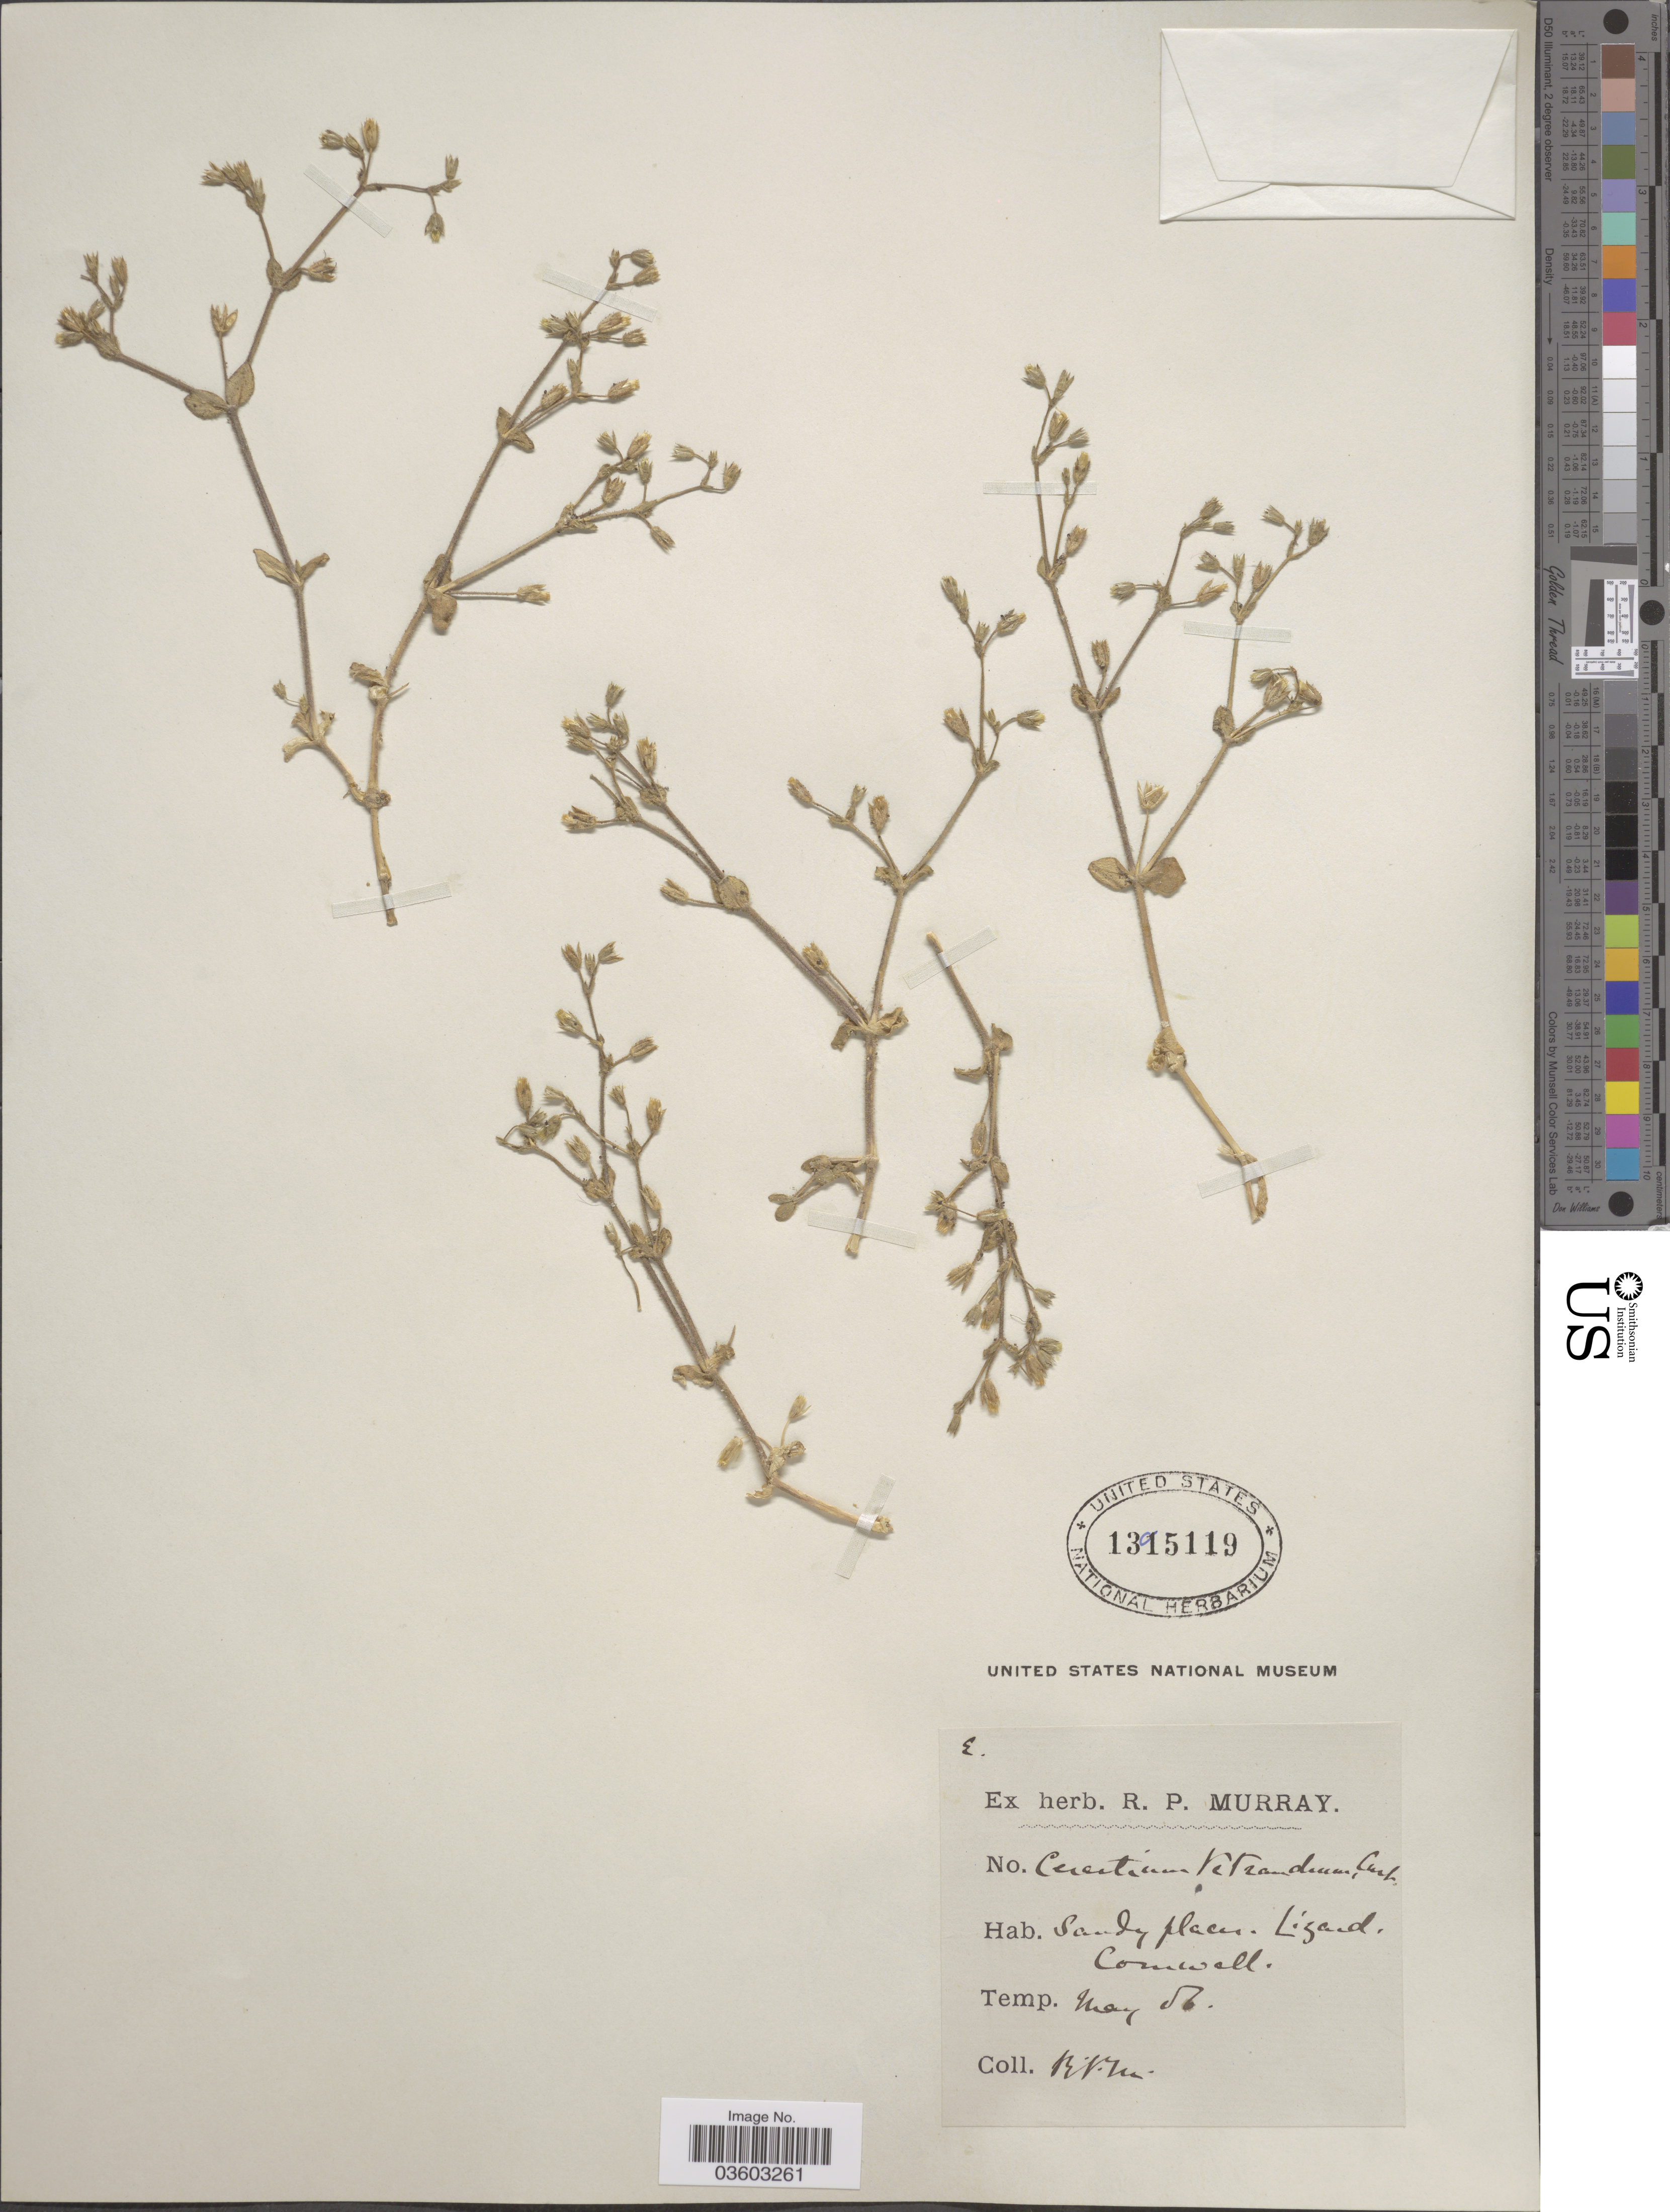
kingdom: Plantae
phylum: Tracheophyta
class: Magnoliopsida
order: Caryophyllales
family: Caryophyllaceae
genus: Cerastium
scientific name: Cerastium tetrandrum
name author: Curtis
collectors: R. P. Murray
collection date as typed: Transcribed d/m/y: /5/56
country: United Kingdom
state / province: England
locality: Sandy places. Lizard Cornwall.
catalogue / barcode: US 1395119